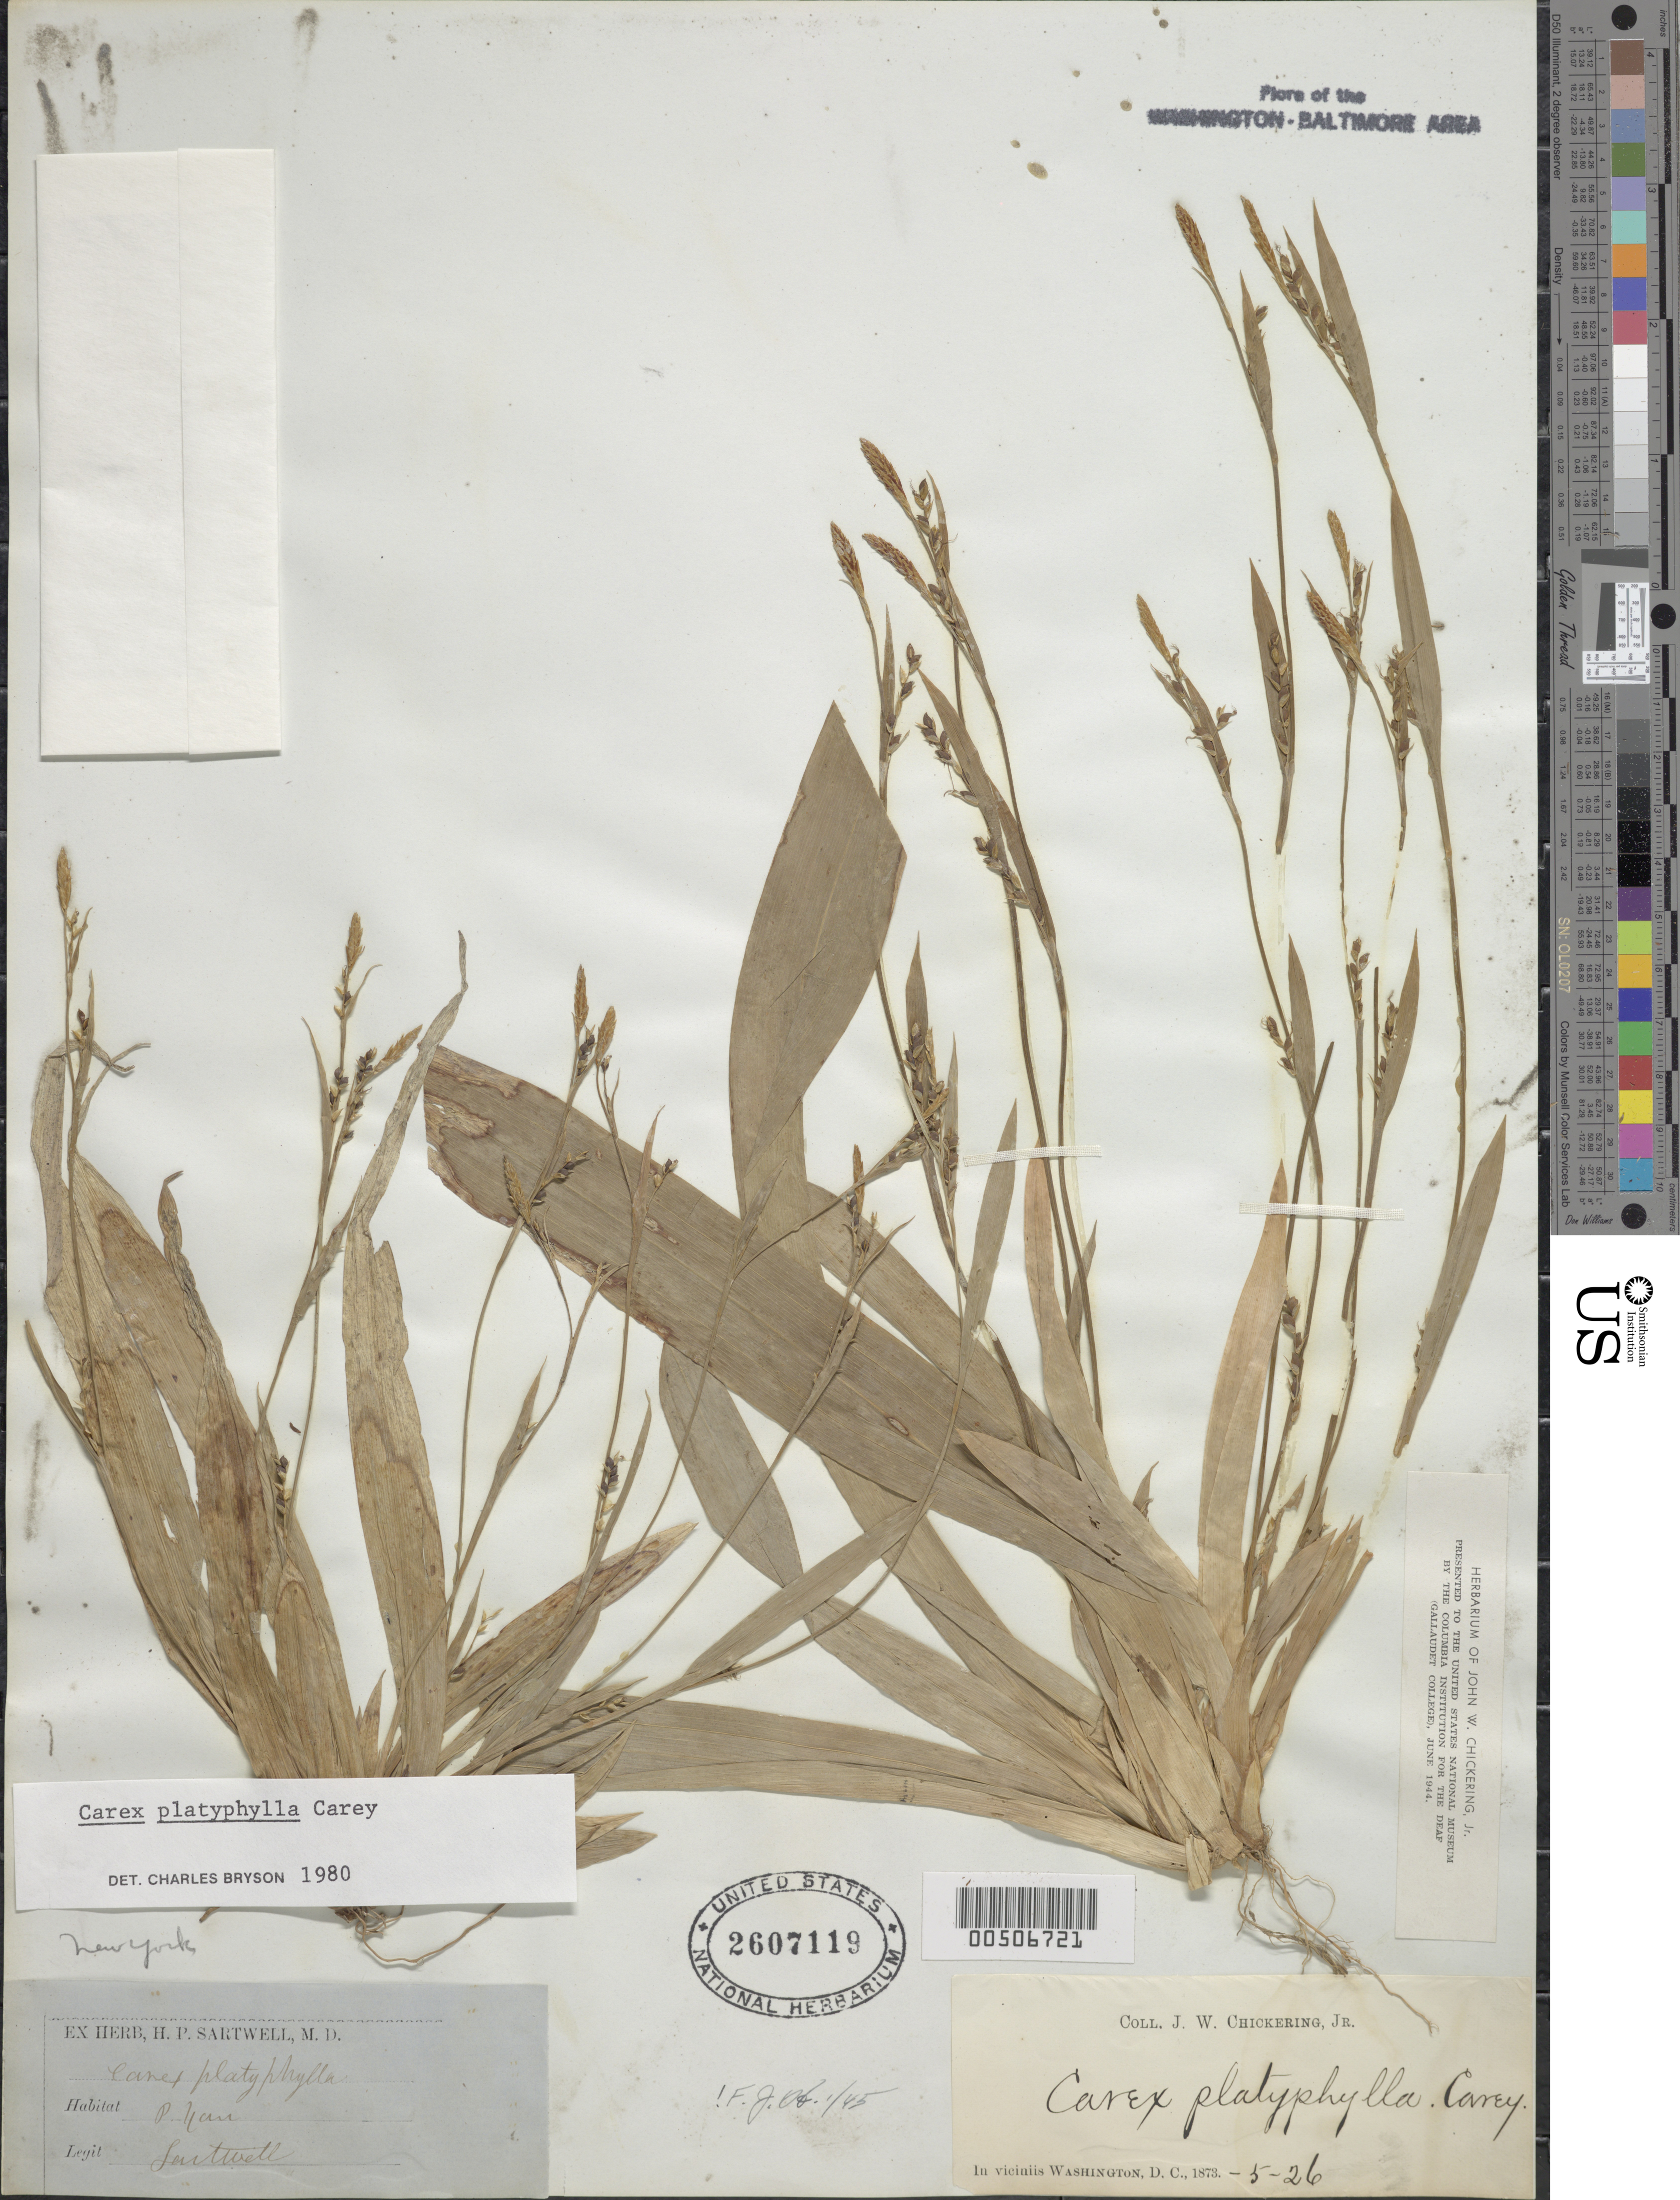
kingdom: Plantae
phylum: Tracheophyta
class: Liliopsida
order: Poales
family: Cyperaceae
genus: Carex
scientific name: Carex platyphylla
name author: J. Carey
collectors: J. W. Chickering Jr.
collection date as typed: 26 May 1873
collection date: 1873-05-26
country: United States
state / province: District of Columbia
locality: Washington DC Area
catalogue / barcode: US 2607119